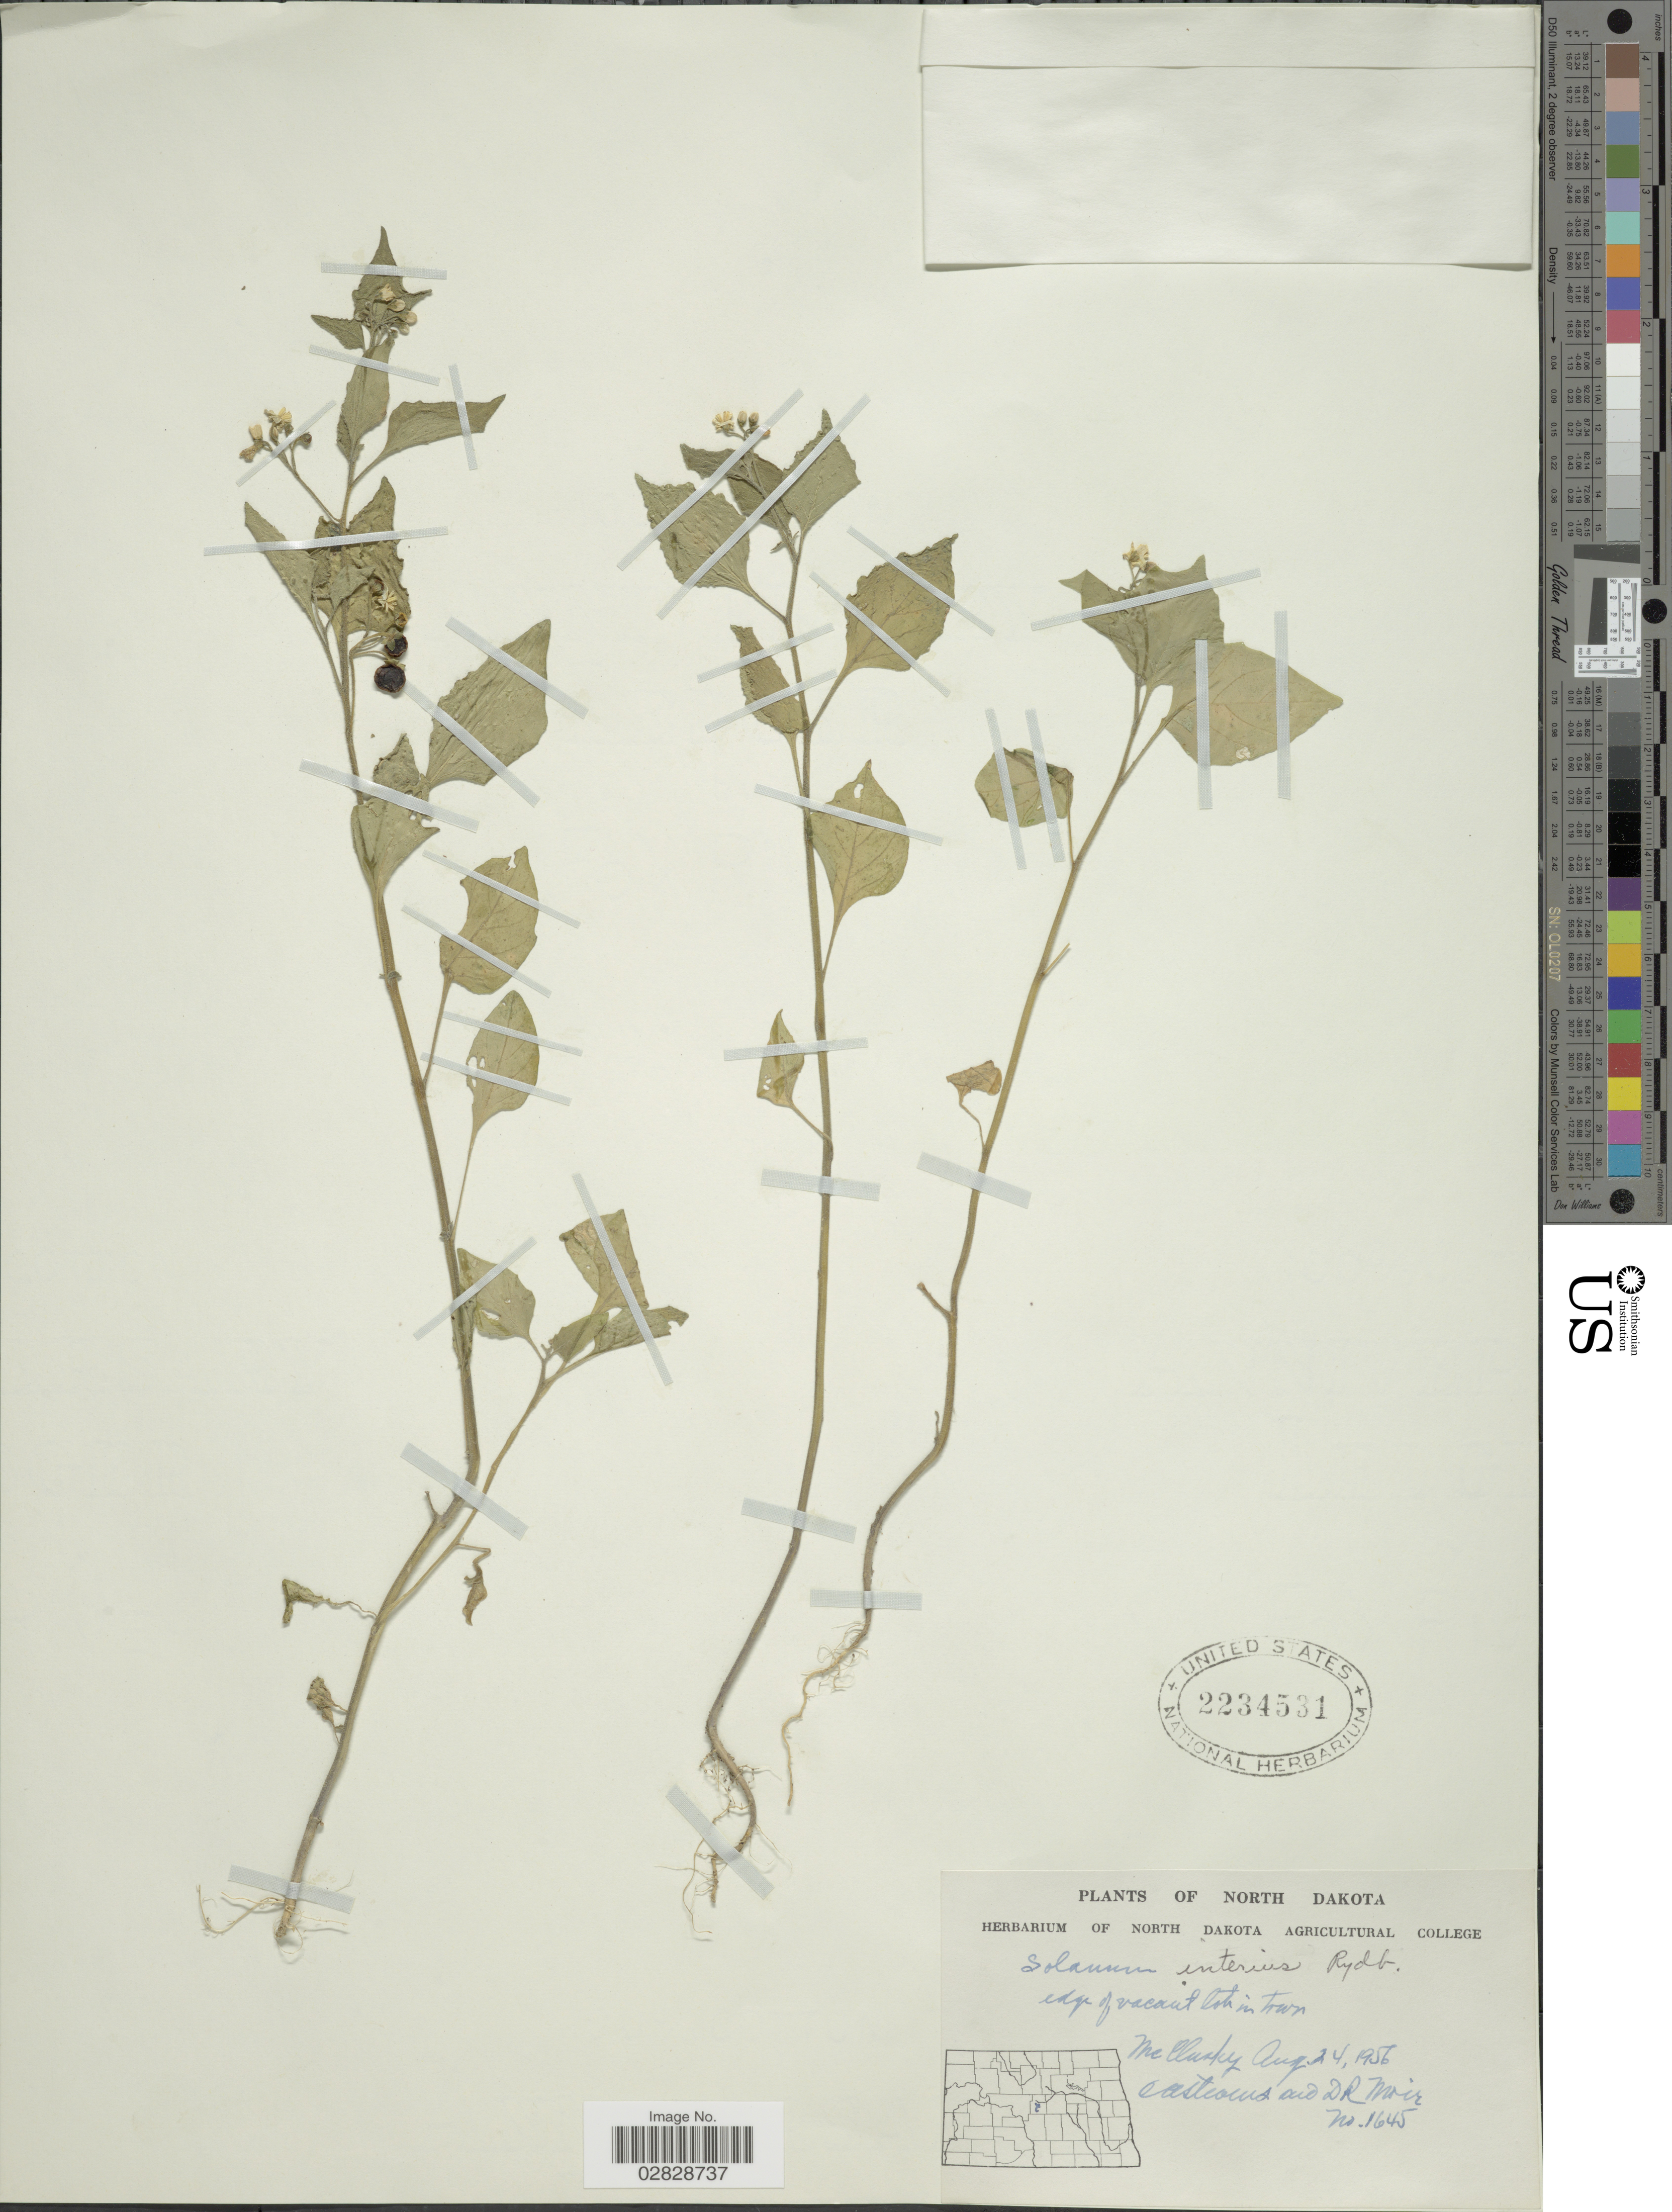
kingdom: Plantae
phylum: Tracheophyta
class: Magnoliopsida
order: Solanales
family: Solanaceae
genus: Solanum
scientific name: Solanum interius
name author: Rydb.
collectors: O. A. Stevens & D. Moir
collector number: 1645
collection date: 1956-08-24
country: United States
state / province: North Dakota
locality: Edge of vacant lot in town Mc Clarky.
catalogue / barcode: US 2234531